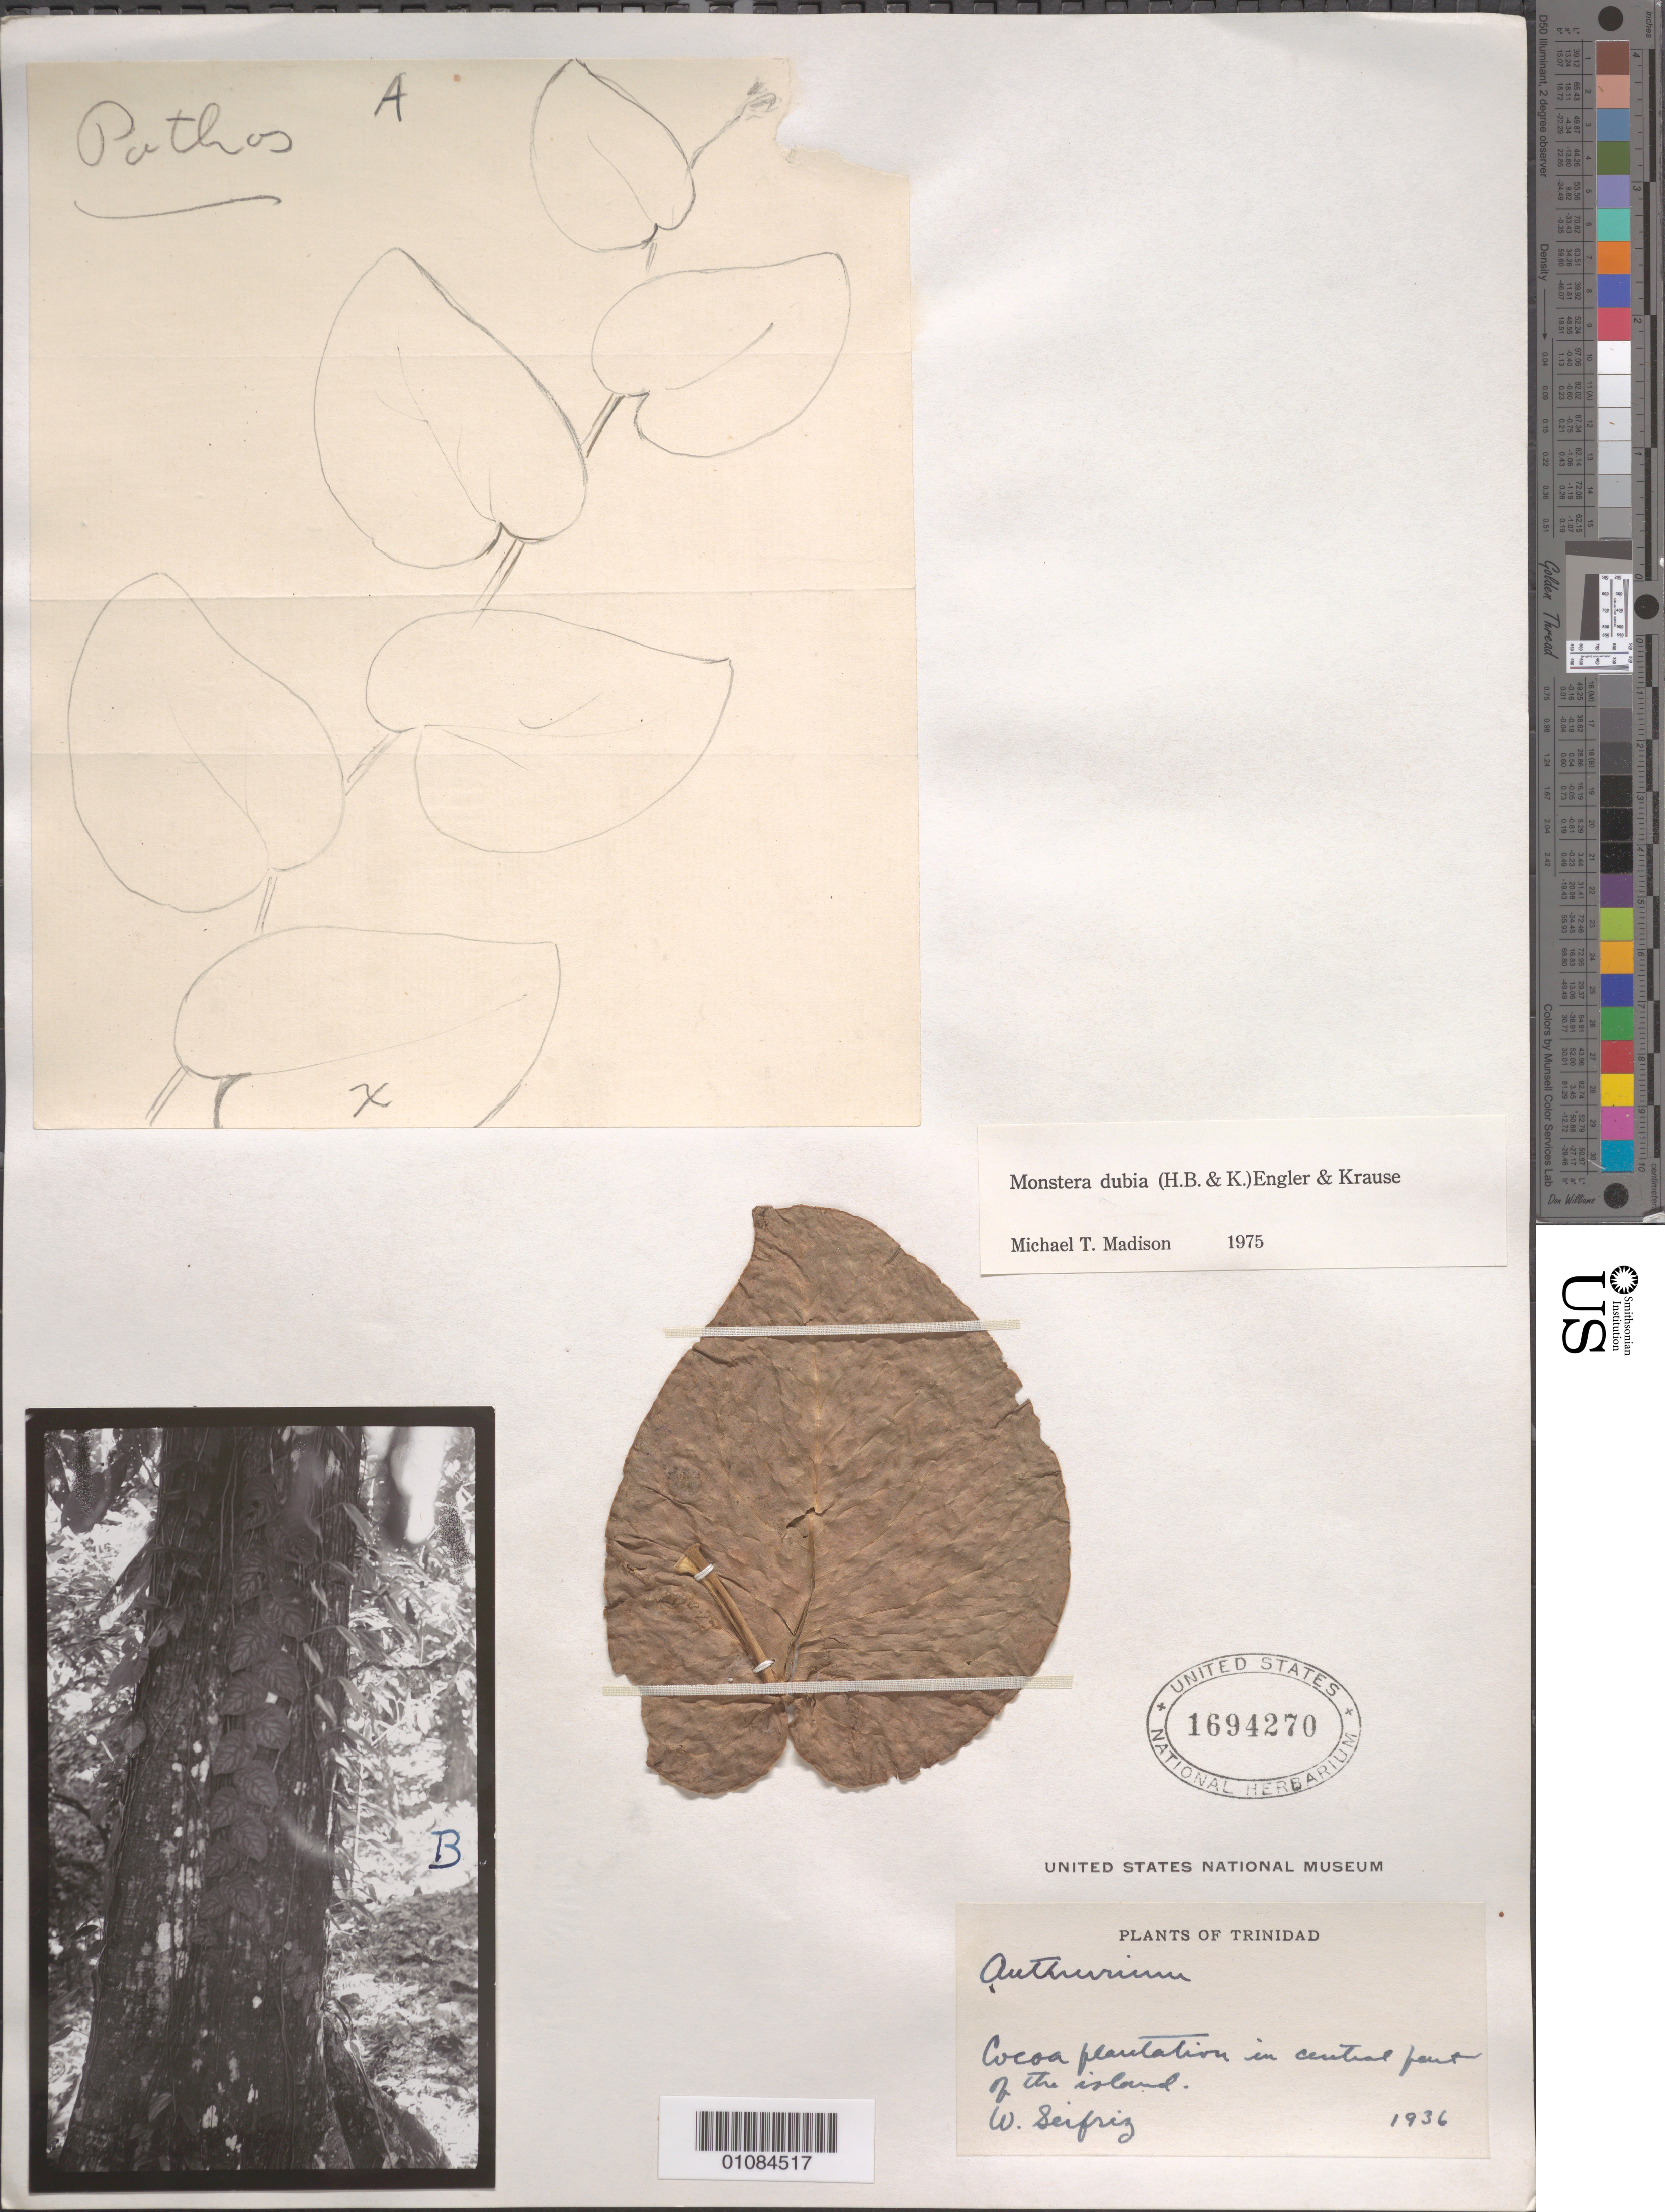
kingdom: Plantae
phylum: Tracheophyta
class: Liliopsida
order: Alismatales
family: Araceae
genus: Monstera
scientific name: Monstera dubia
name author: (Kunth) Engl. & K. Krause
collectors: W. Seifriz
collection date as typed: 1936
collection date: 1936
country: Trinidad and Tobago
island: Trinidad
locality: Cocoa plantation in central part of the island.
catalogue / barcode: US 1694270